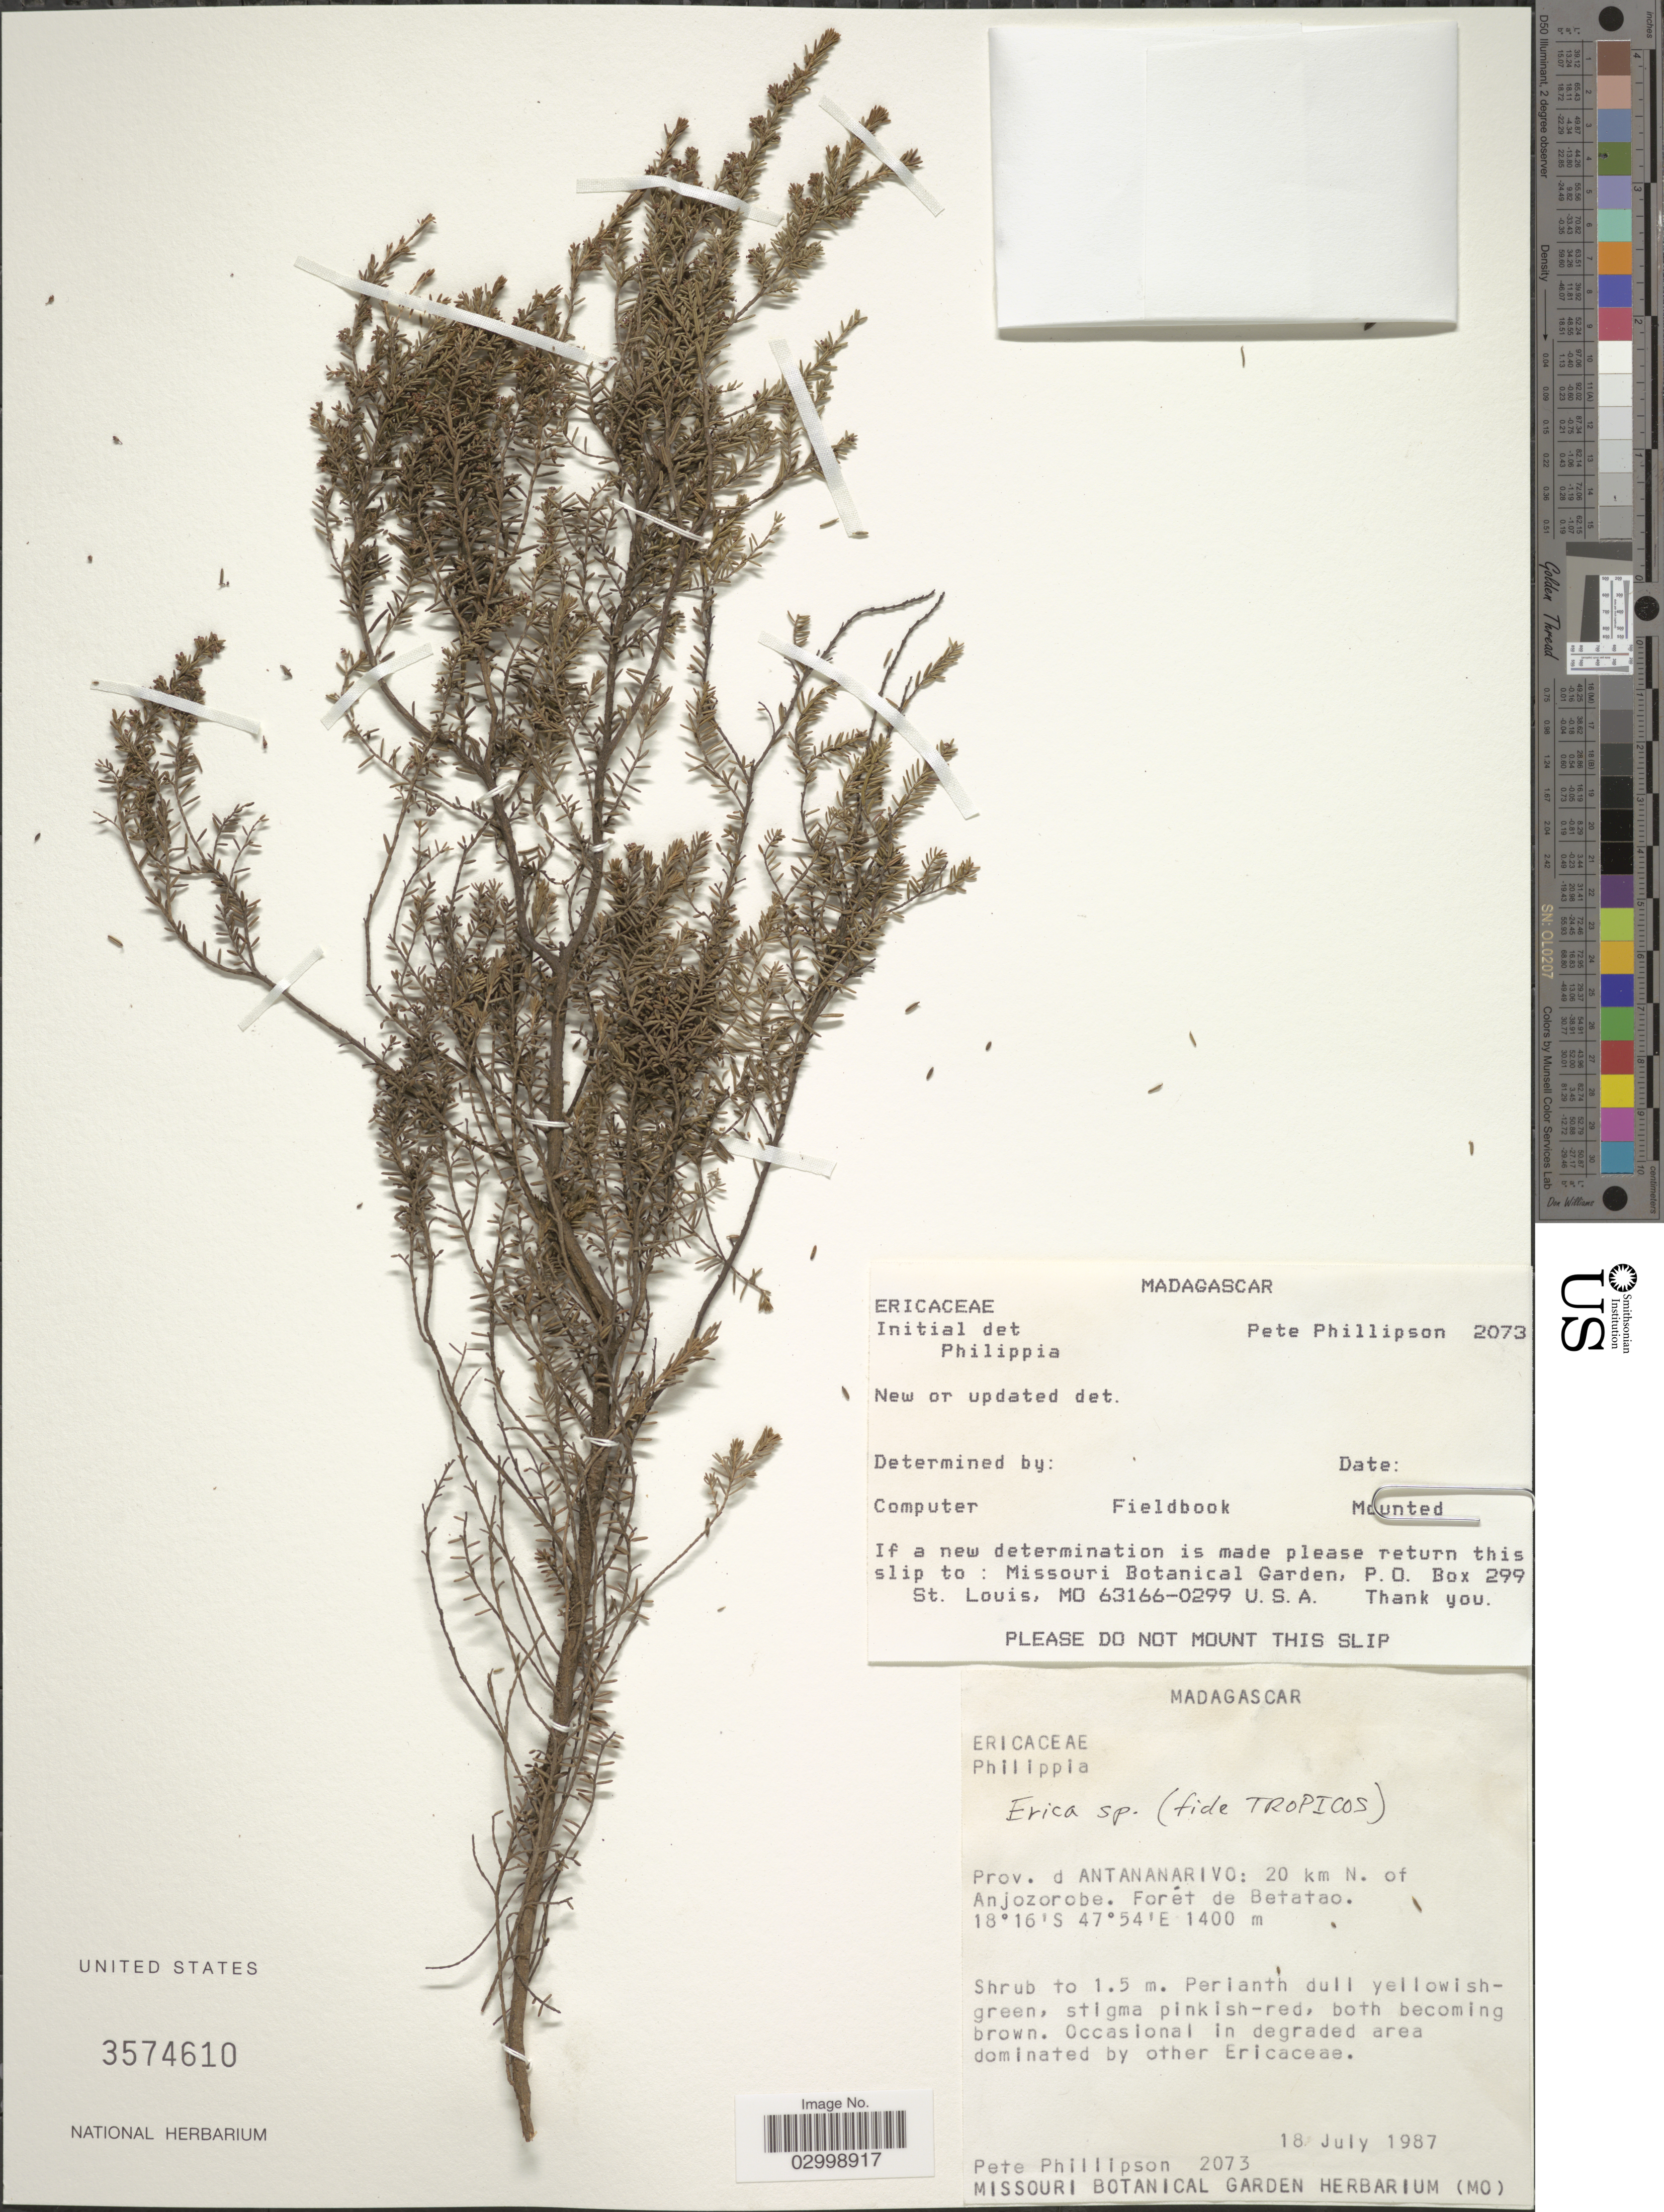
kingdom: Plantae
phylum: Tracheophyta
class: Magnoliopsida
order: Ericales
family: Ericaceae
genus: Erica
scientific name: Erica sp.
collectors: P. B. Phillipson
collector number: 2073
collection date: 1987-07-18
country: Madagascar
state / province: Analamanga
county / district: Anjozorobe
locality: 20 km N. of Anjozorobe. Forét de Betatao.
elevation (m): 1400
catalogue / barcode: US 3574610